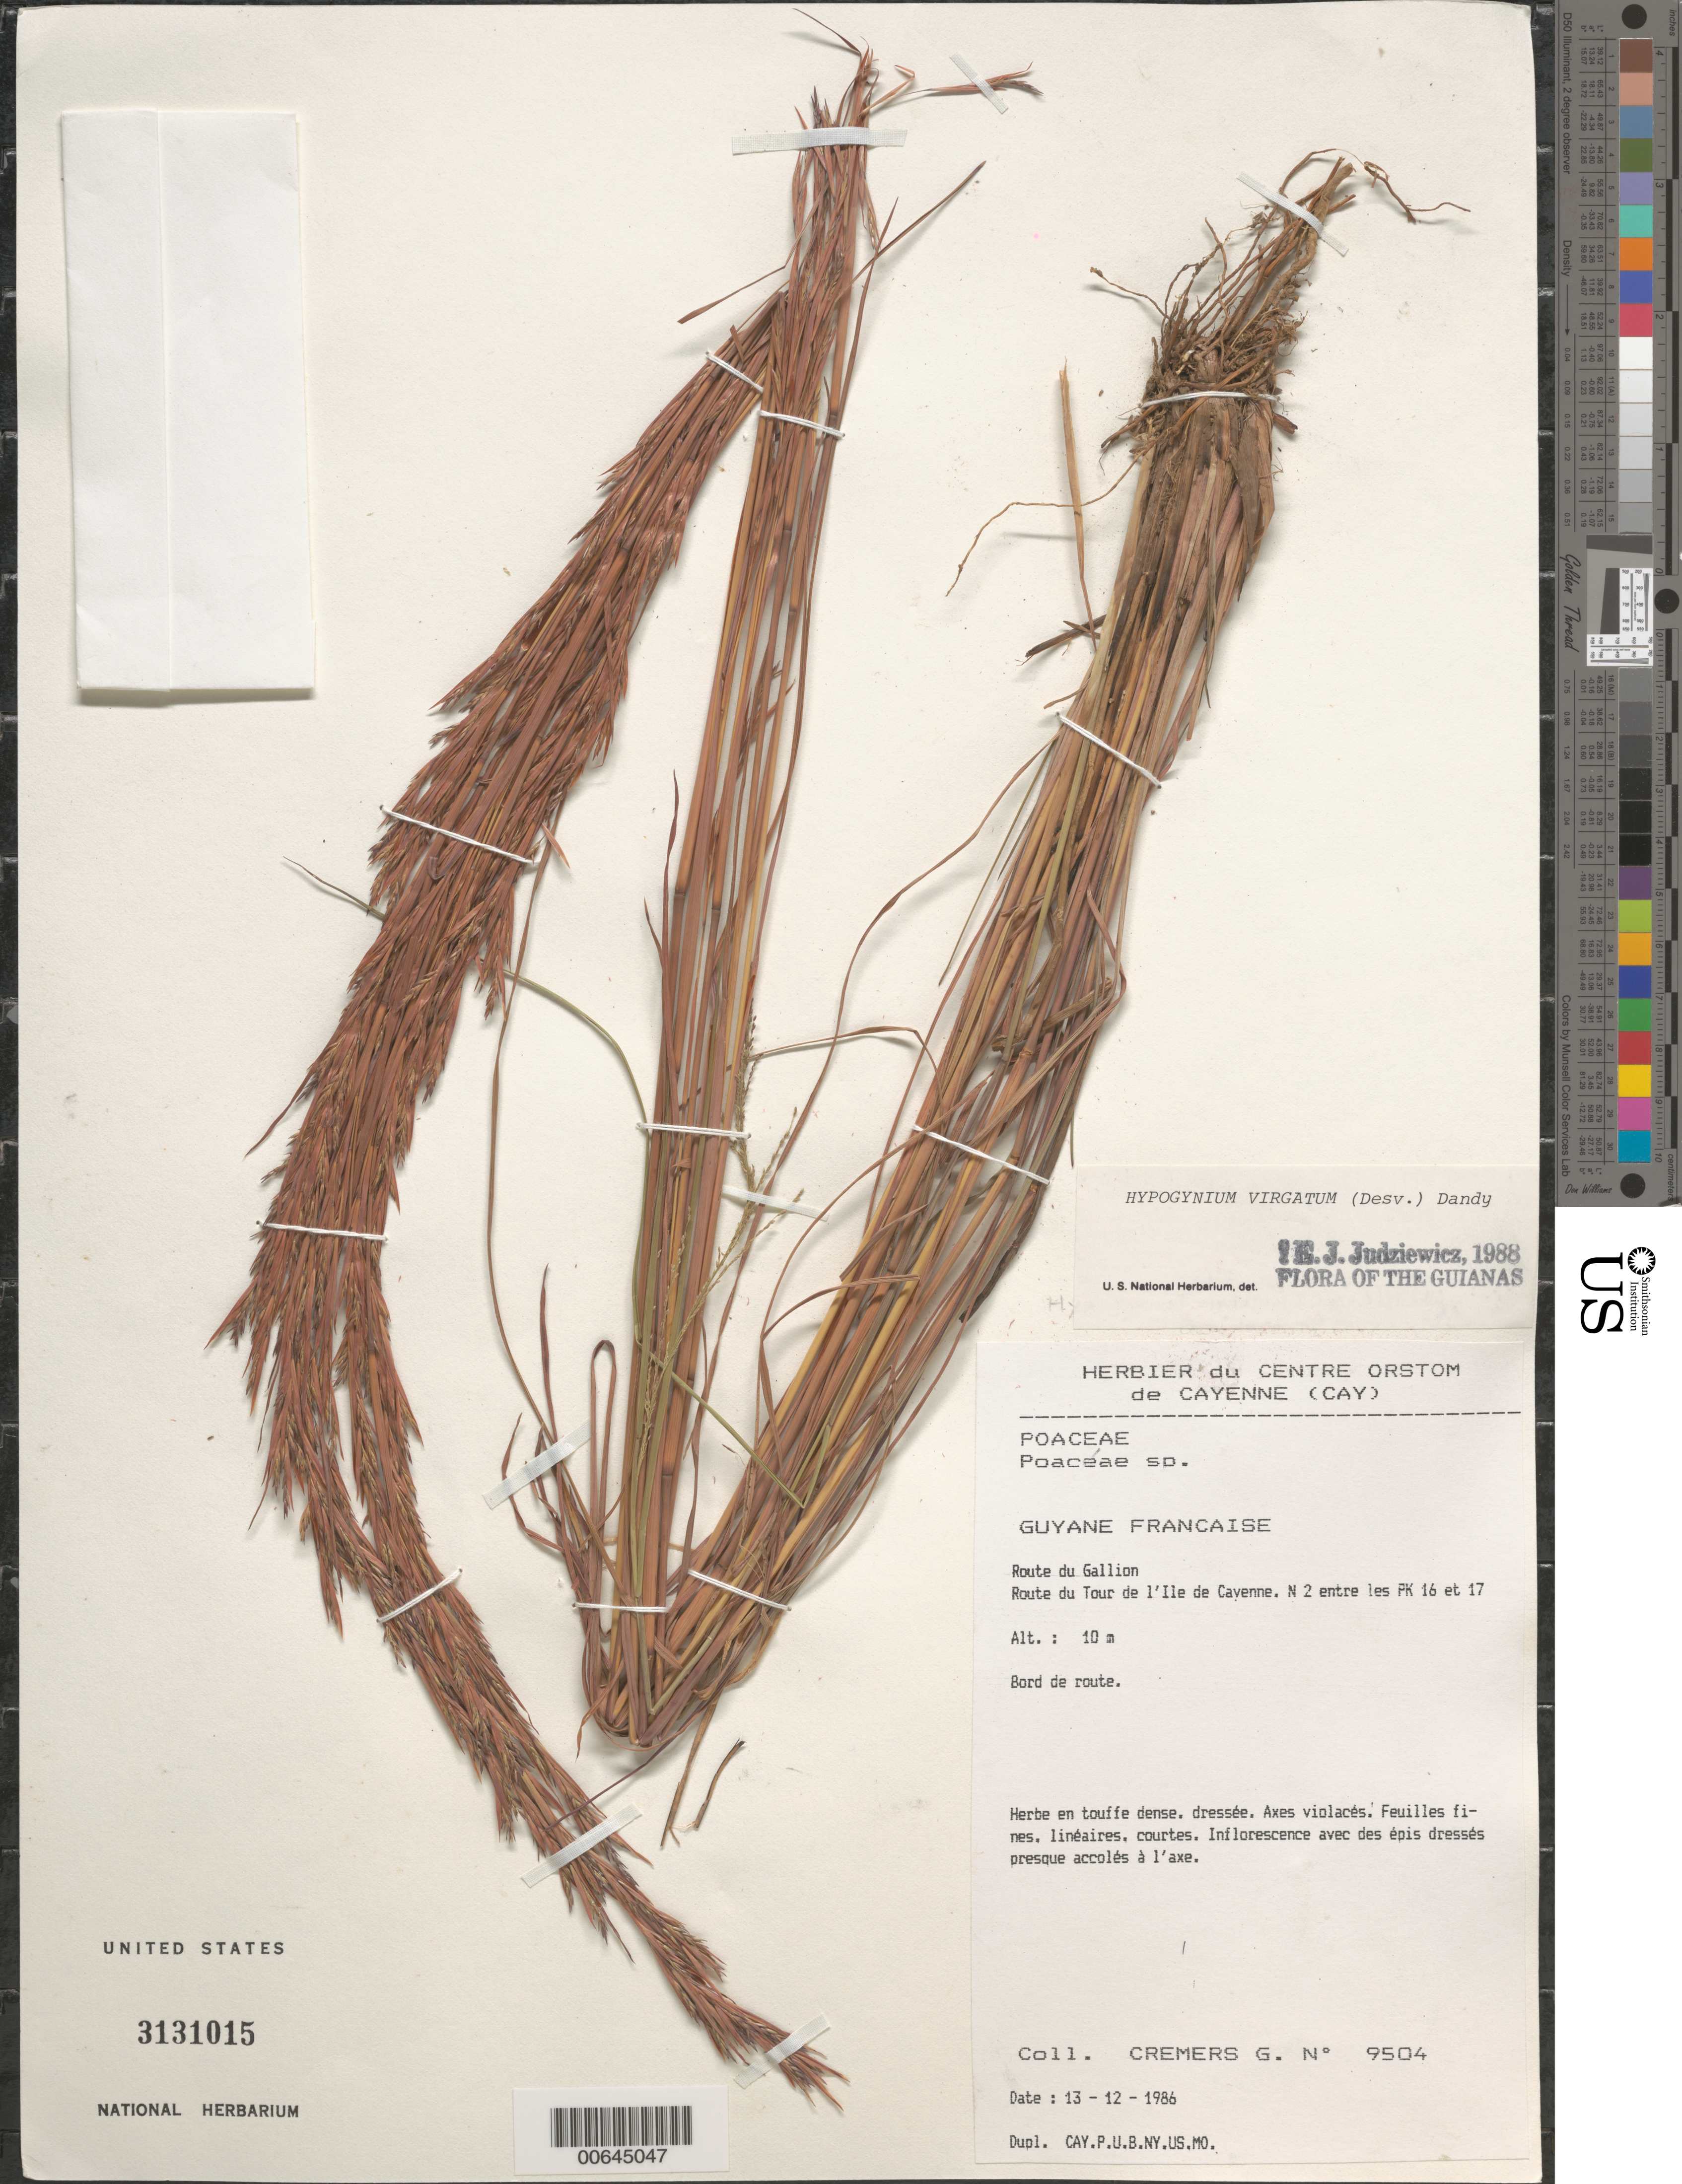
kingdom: Plantae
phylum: Tracheophyta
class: Liliopsida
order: Poales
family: Poaceae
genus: Andropogon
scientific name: Andropogon virgatus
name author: Desv. ex Ham.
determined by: Judziewicz, E. J.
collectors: G. Cremers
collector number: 9504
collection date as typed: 13-Dec-86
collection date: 1986-12-13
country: French Guiana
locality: Ile de Cayenne, route du Gallion, N2 entre PK 16-17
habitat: Roadside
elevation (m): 10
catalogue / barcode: US 3131015